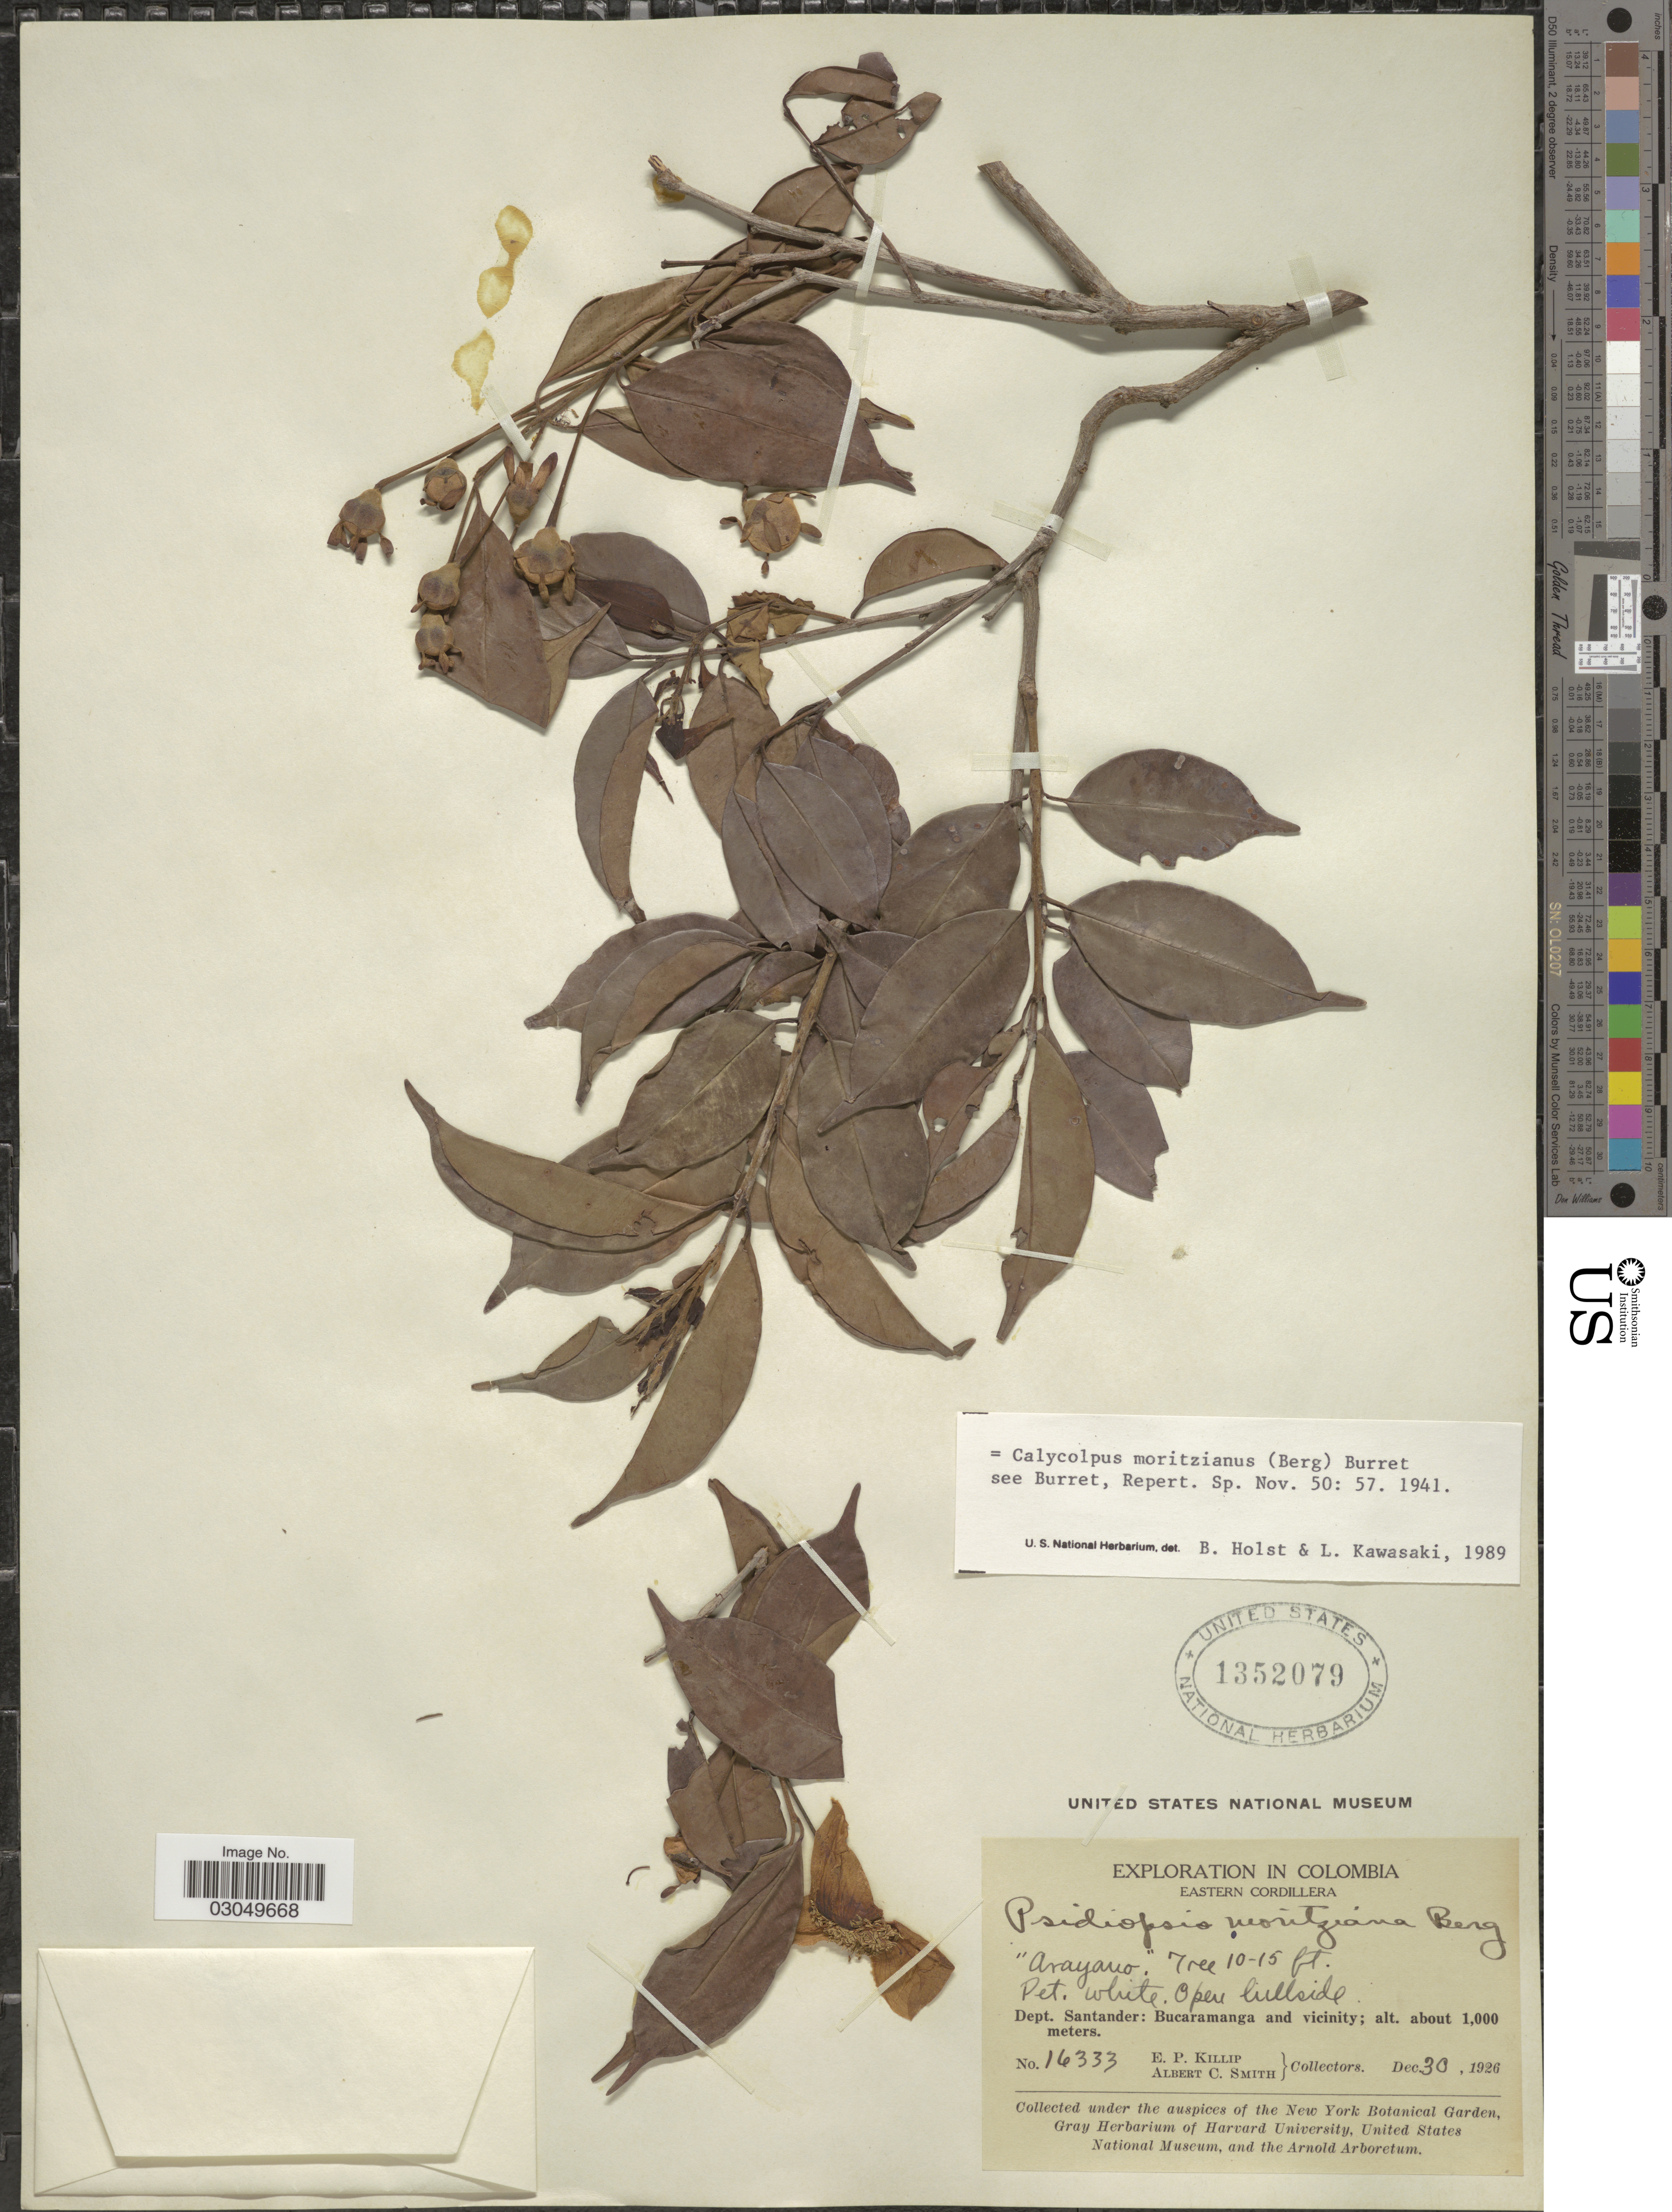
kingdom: Plantae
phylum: Tracheophyta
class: Magnoliopsida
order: Myrtales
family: Myrtaceae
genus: Calycolpus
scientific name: Calycolpus moritzianus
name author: (O. Berg) Burret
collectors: E. P. Killip & A. C. Smith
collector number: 16333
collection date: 1926-12-30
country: Colombia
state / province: Santander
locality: Eastern Cordillera. Dept. Santander: Bucaramanga and vicinity.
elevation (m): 1000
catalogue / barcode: US 1352079